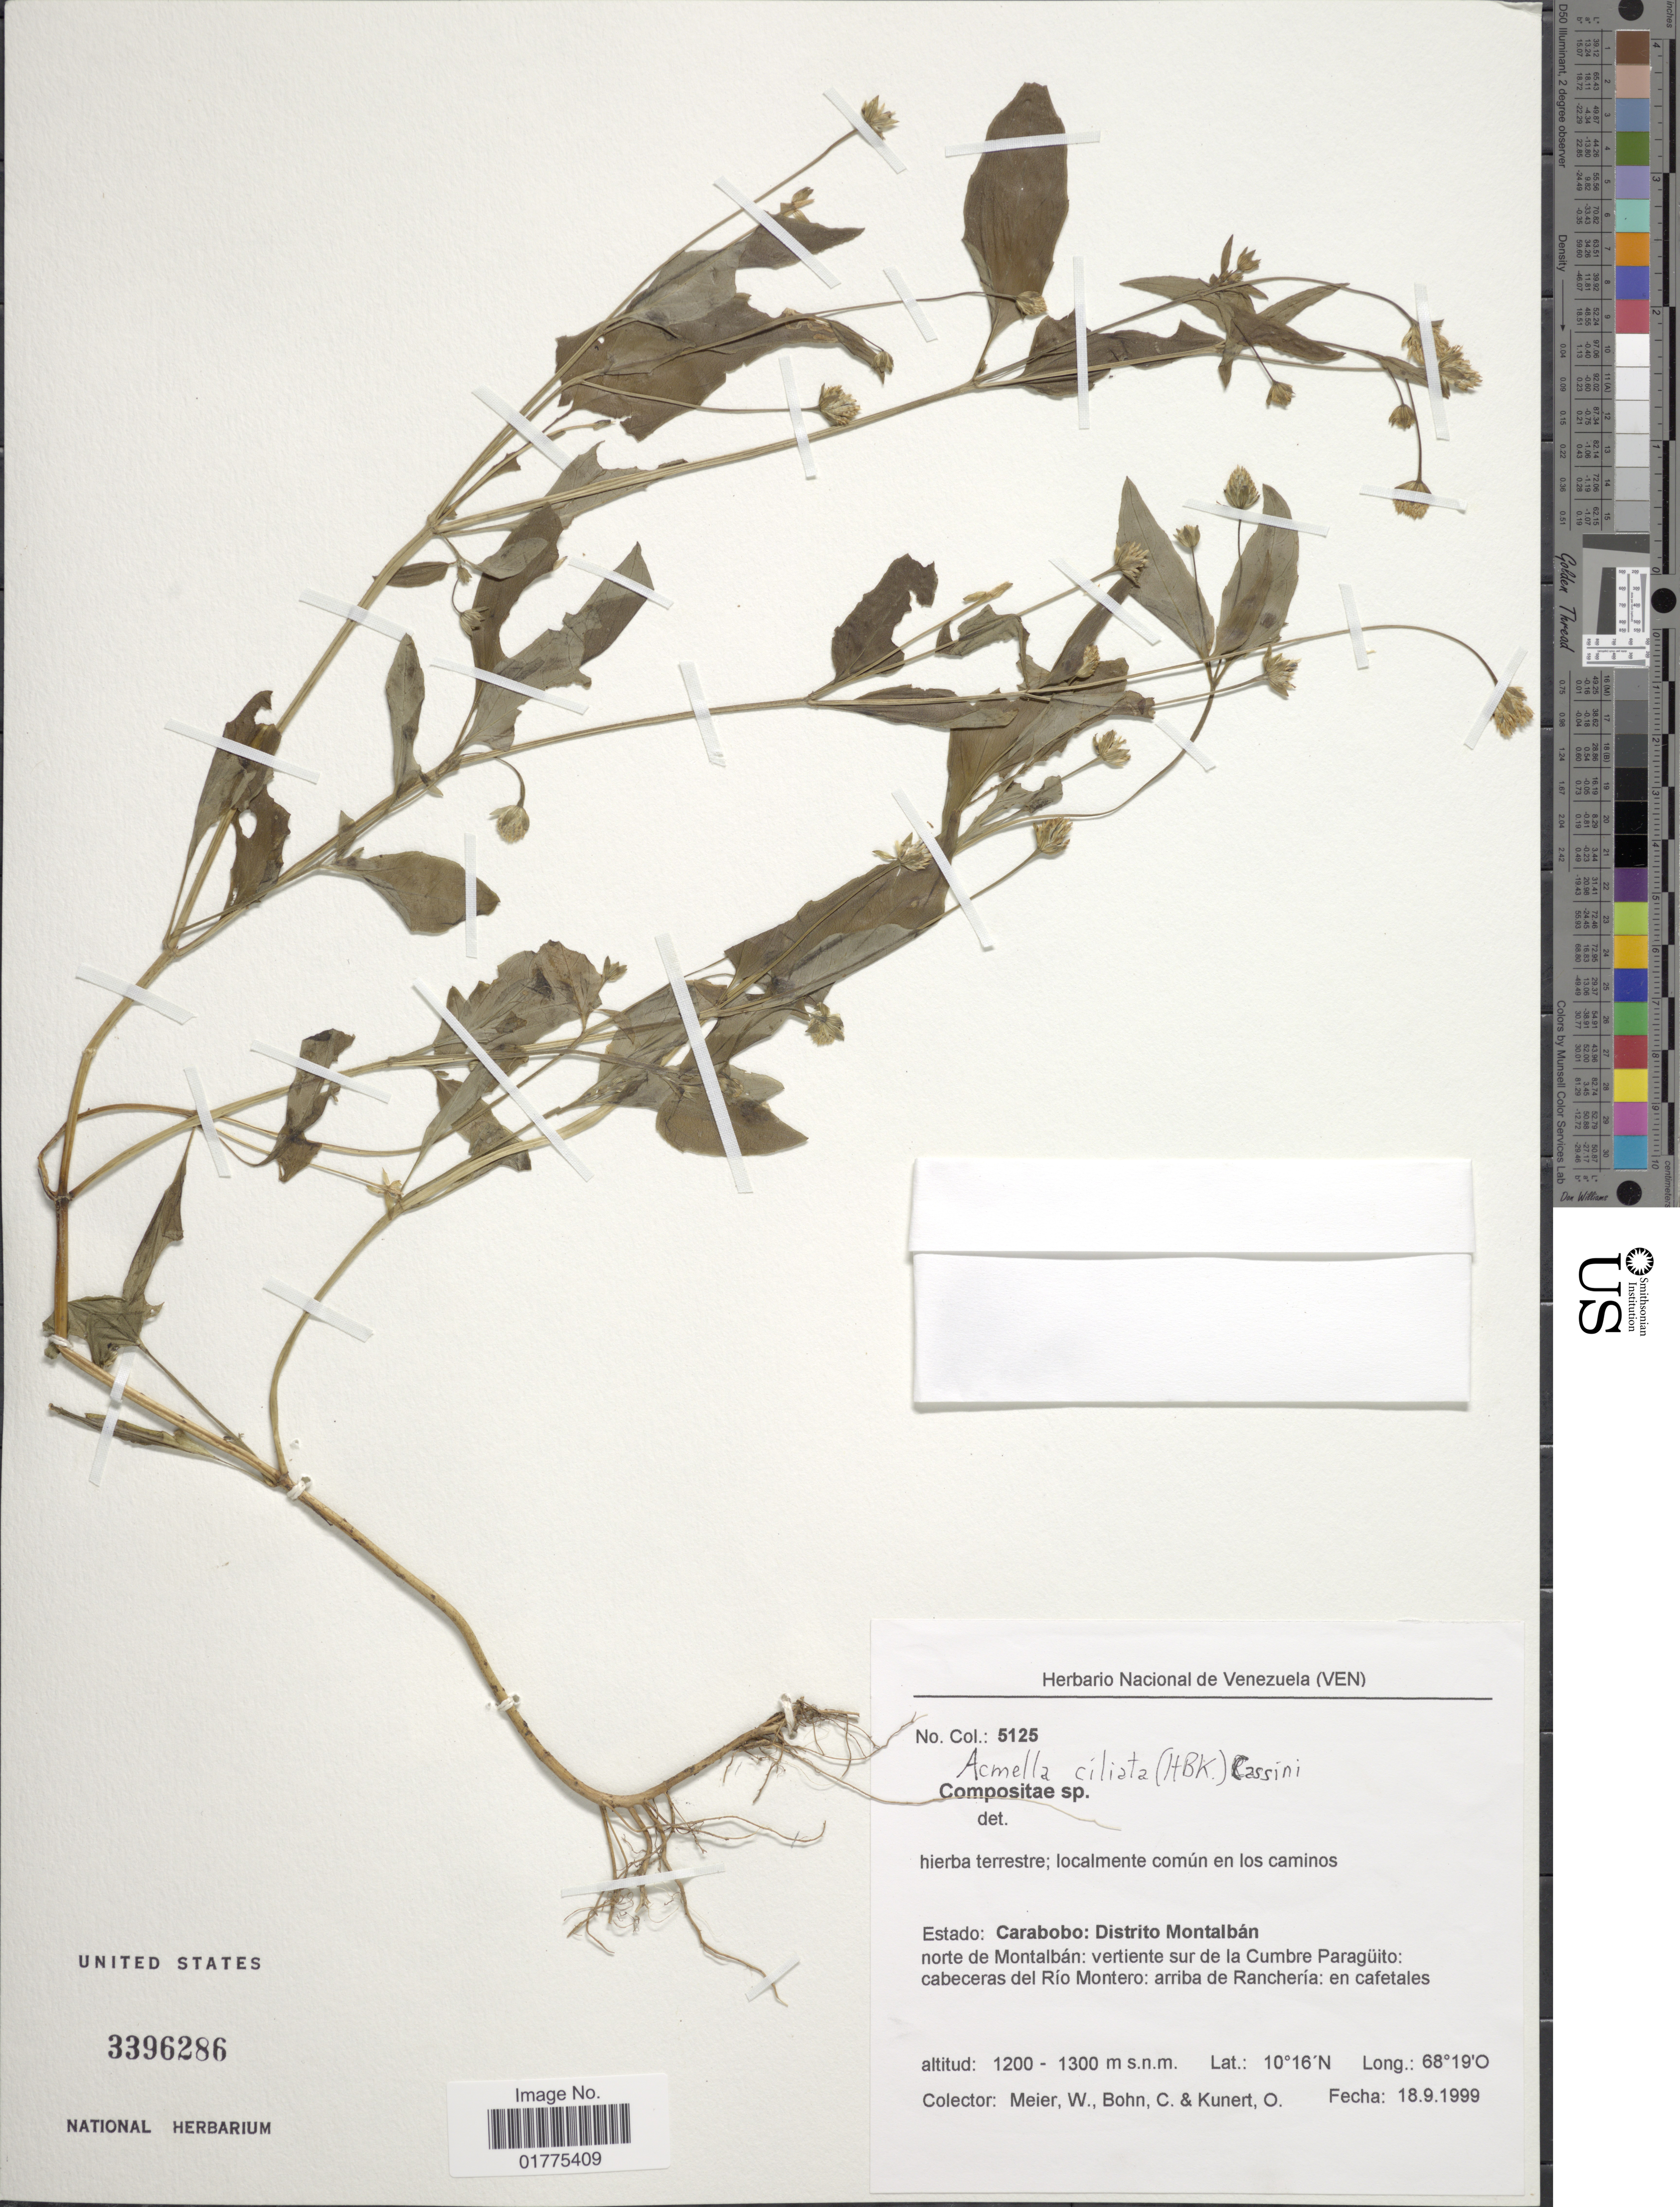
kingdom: Plantae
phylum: Tracheophyta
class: Magnoliopsida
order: Asterales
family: Asteraceae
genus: Acmella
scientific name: Acmella ciliata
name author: (Kunth) Cass.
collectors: W. Meier, C. Bohn & O. Kunert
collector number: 5125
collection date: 1999-09-18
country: Venezuela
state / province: Carabobo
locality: Estado: Carabobo: Distrito Montalban, norte de Montalban: vertiente sur de la Cumbrel Paraguito: cabeceras del Rio Montero: arriba de Rancheria: en cafetales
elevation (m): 1200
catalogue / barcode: US 3396286